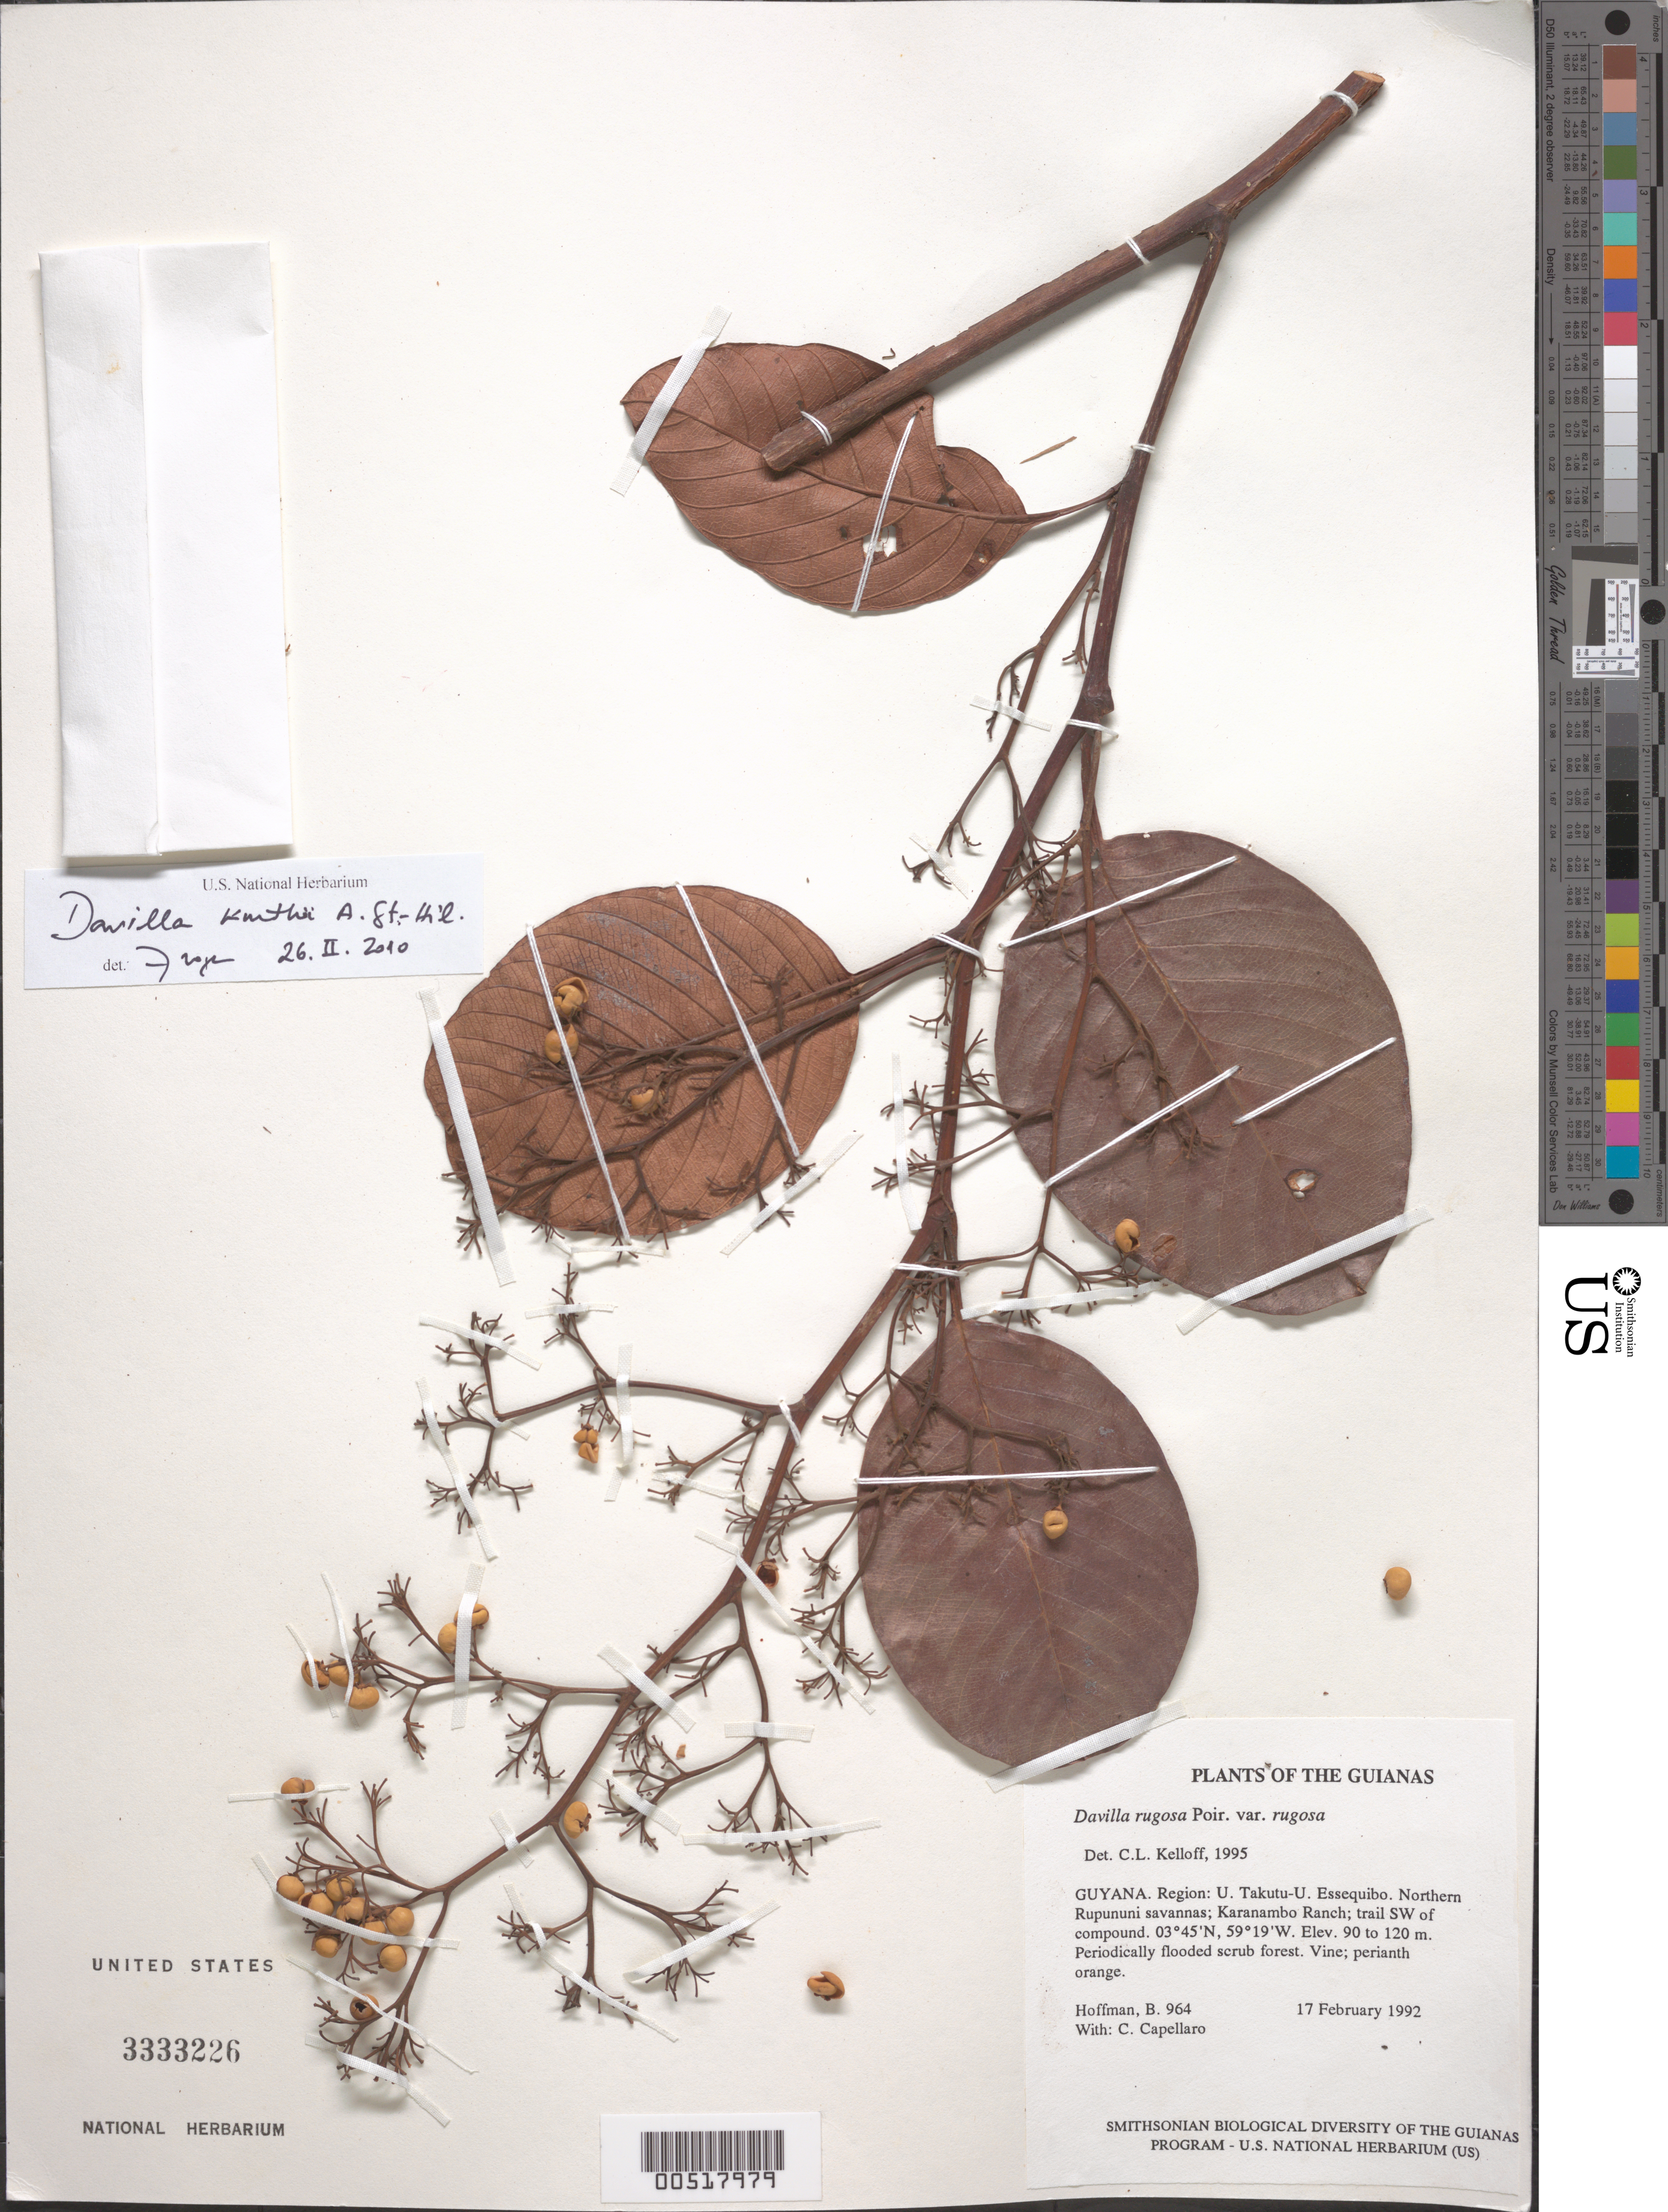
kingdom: Plantae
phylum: Tracheophyta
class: Magnoliopsida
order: Dilleniales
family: Dilleniaceae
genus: Davilla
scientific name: Davilla kunthii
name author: A. St.-Hil.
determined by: Fraga, C. N. de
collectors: B. Hoffman & C. Capellaro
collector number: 964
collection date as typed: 17 February 1992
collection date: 1992-02-17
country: Guyana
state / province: U. Takutu-U. Essequibo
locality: Northern Rupununi savannas; Karanambo Ranch; trail SW of compound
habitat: Periodically flooded scrub forest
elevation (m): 90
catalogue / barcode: US 3333226